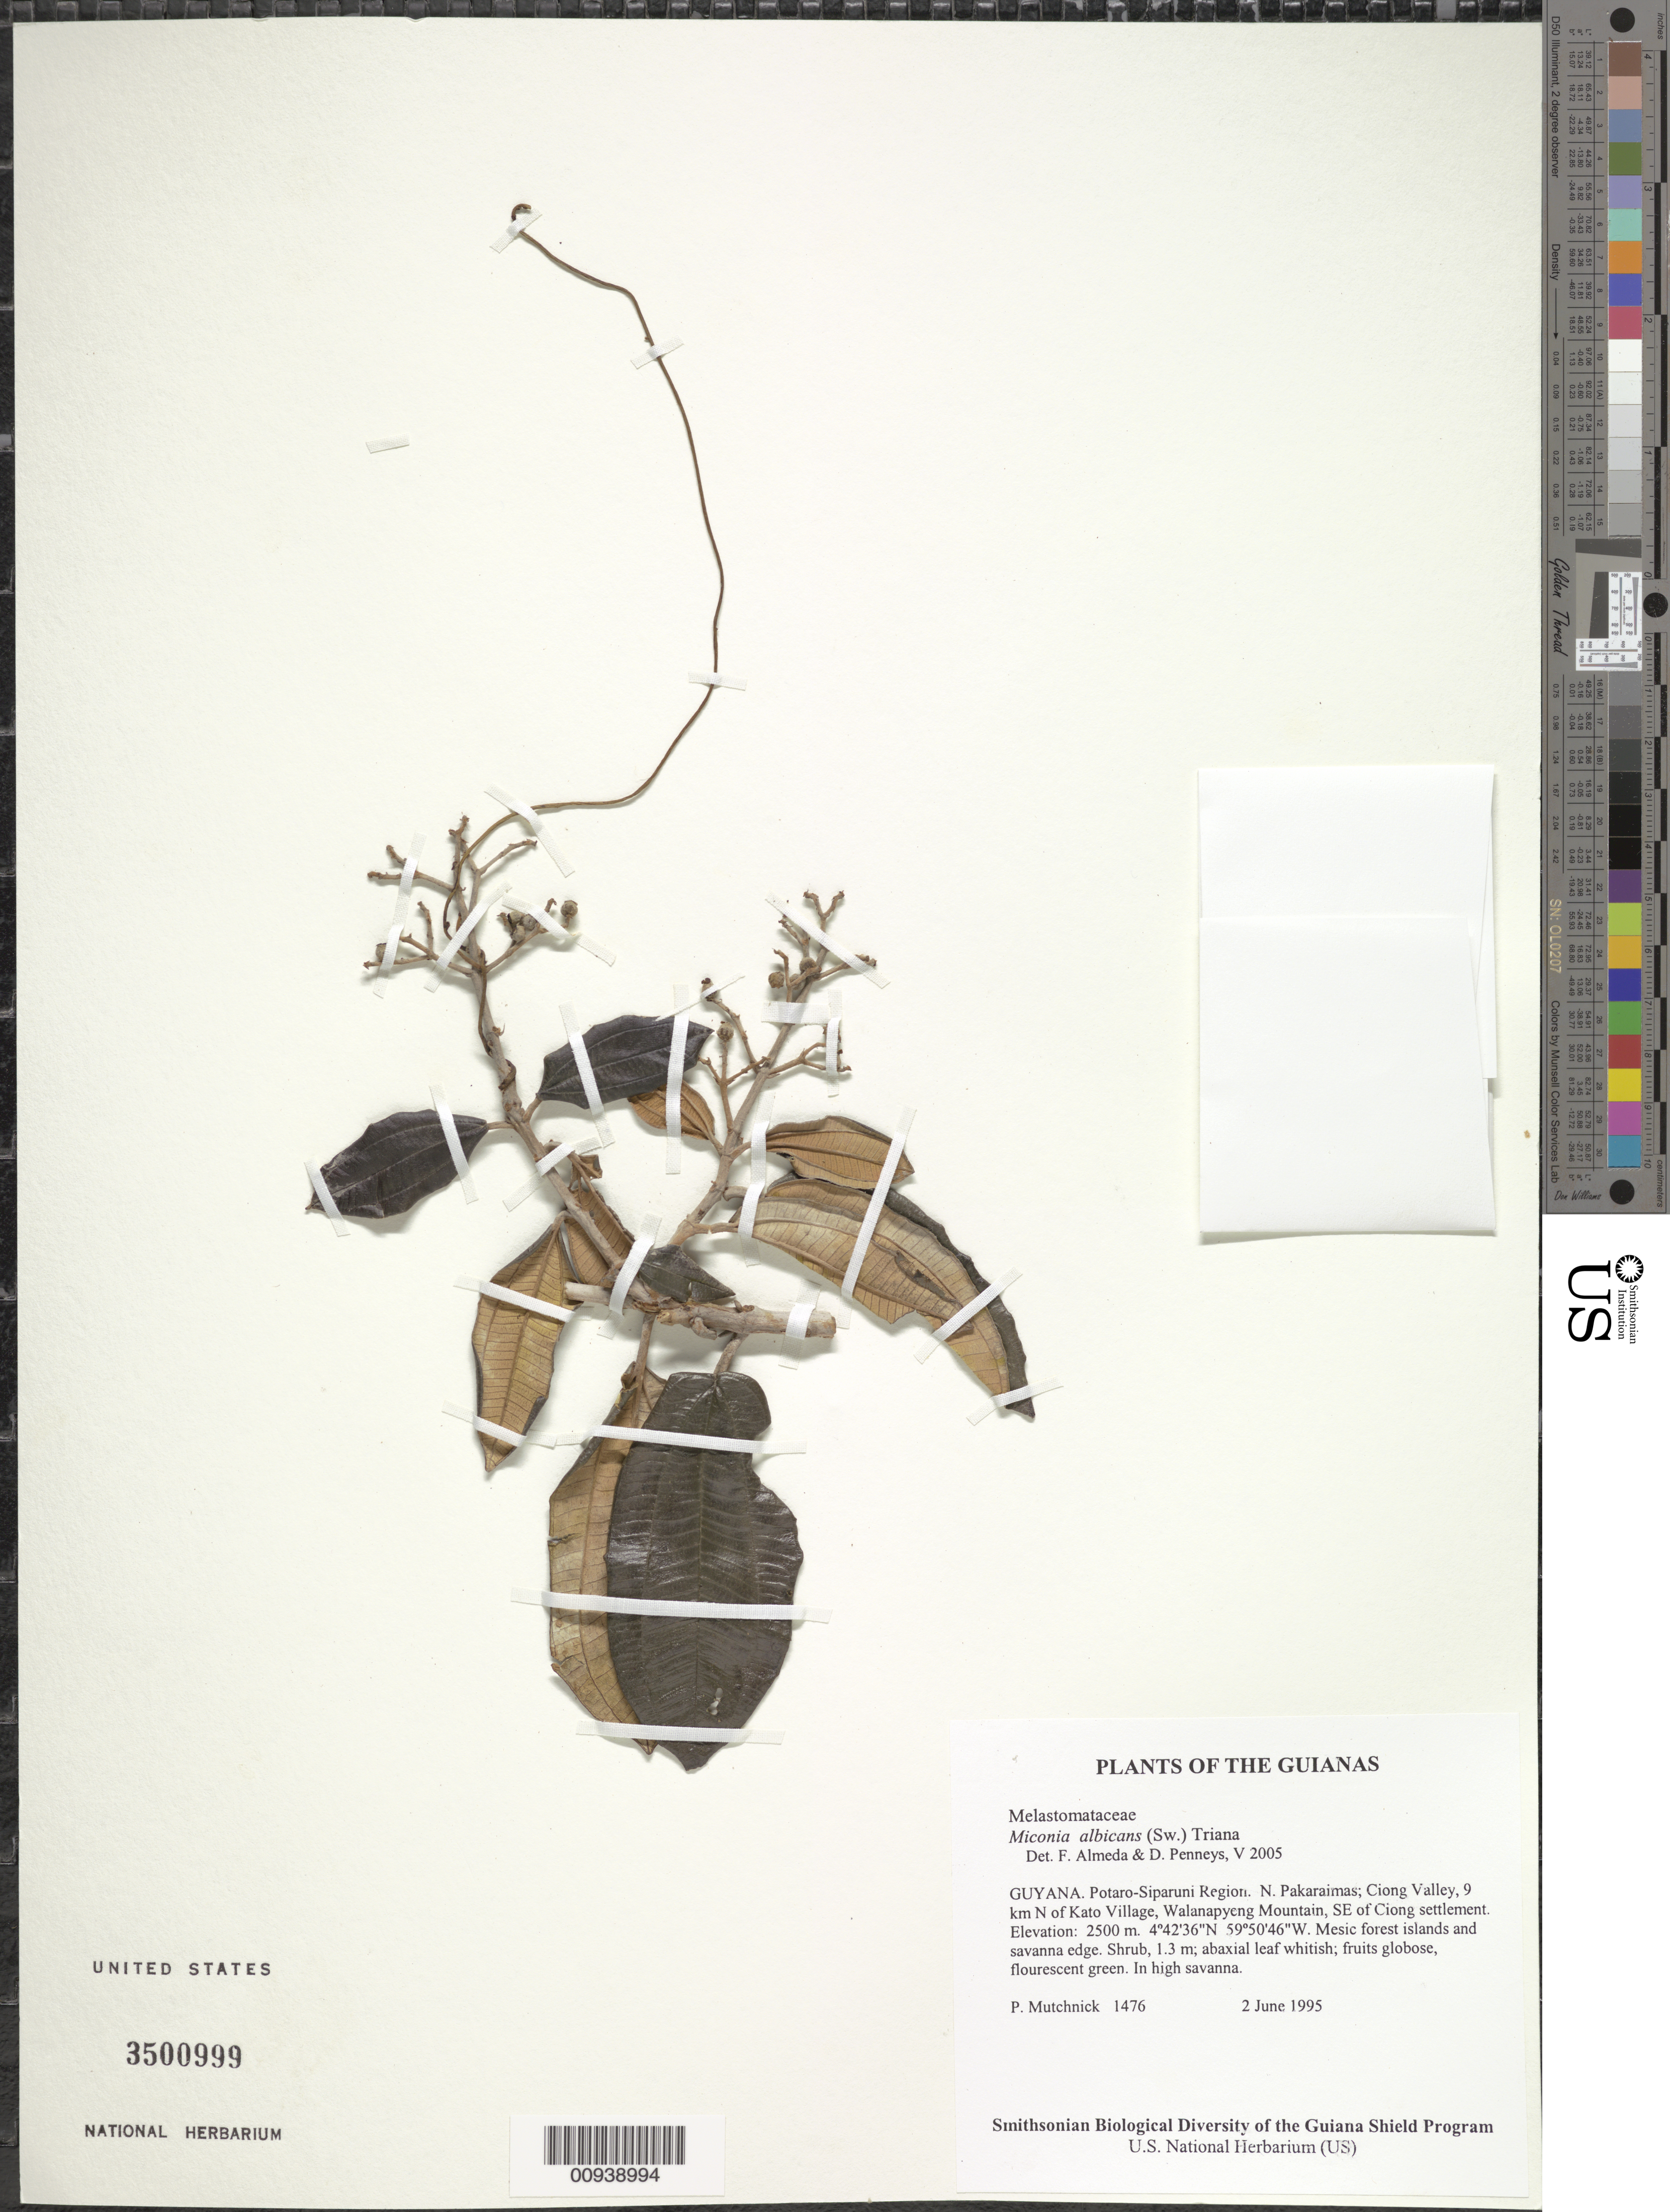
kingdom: Plantae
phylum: Tracheophyta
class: Magnoliopsida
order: Myrtales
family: Melastomataceae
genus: Miconia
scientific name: Miconia albicans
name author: (Sw.) Triana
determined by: Almeda, F.; Penneys, D. S.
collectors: P. Mutchnick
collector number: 1476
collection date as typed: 2 June 1995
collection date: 1995-06-02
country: Guyana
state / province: Potaro-Siparuni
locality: N. Pakaraimas; Ciong Valley, 9 km N of Kato Village, Walanapyeng Mountain, SE of Ciong settlement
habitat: Mesic forest islands and savanna edge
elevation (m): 2500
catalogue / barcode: US 3500999